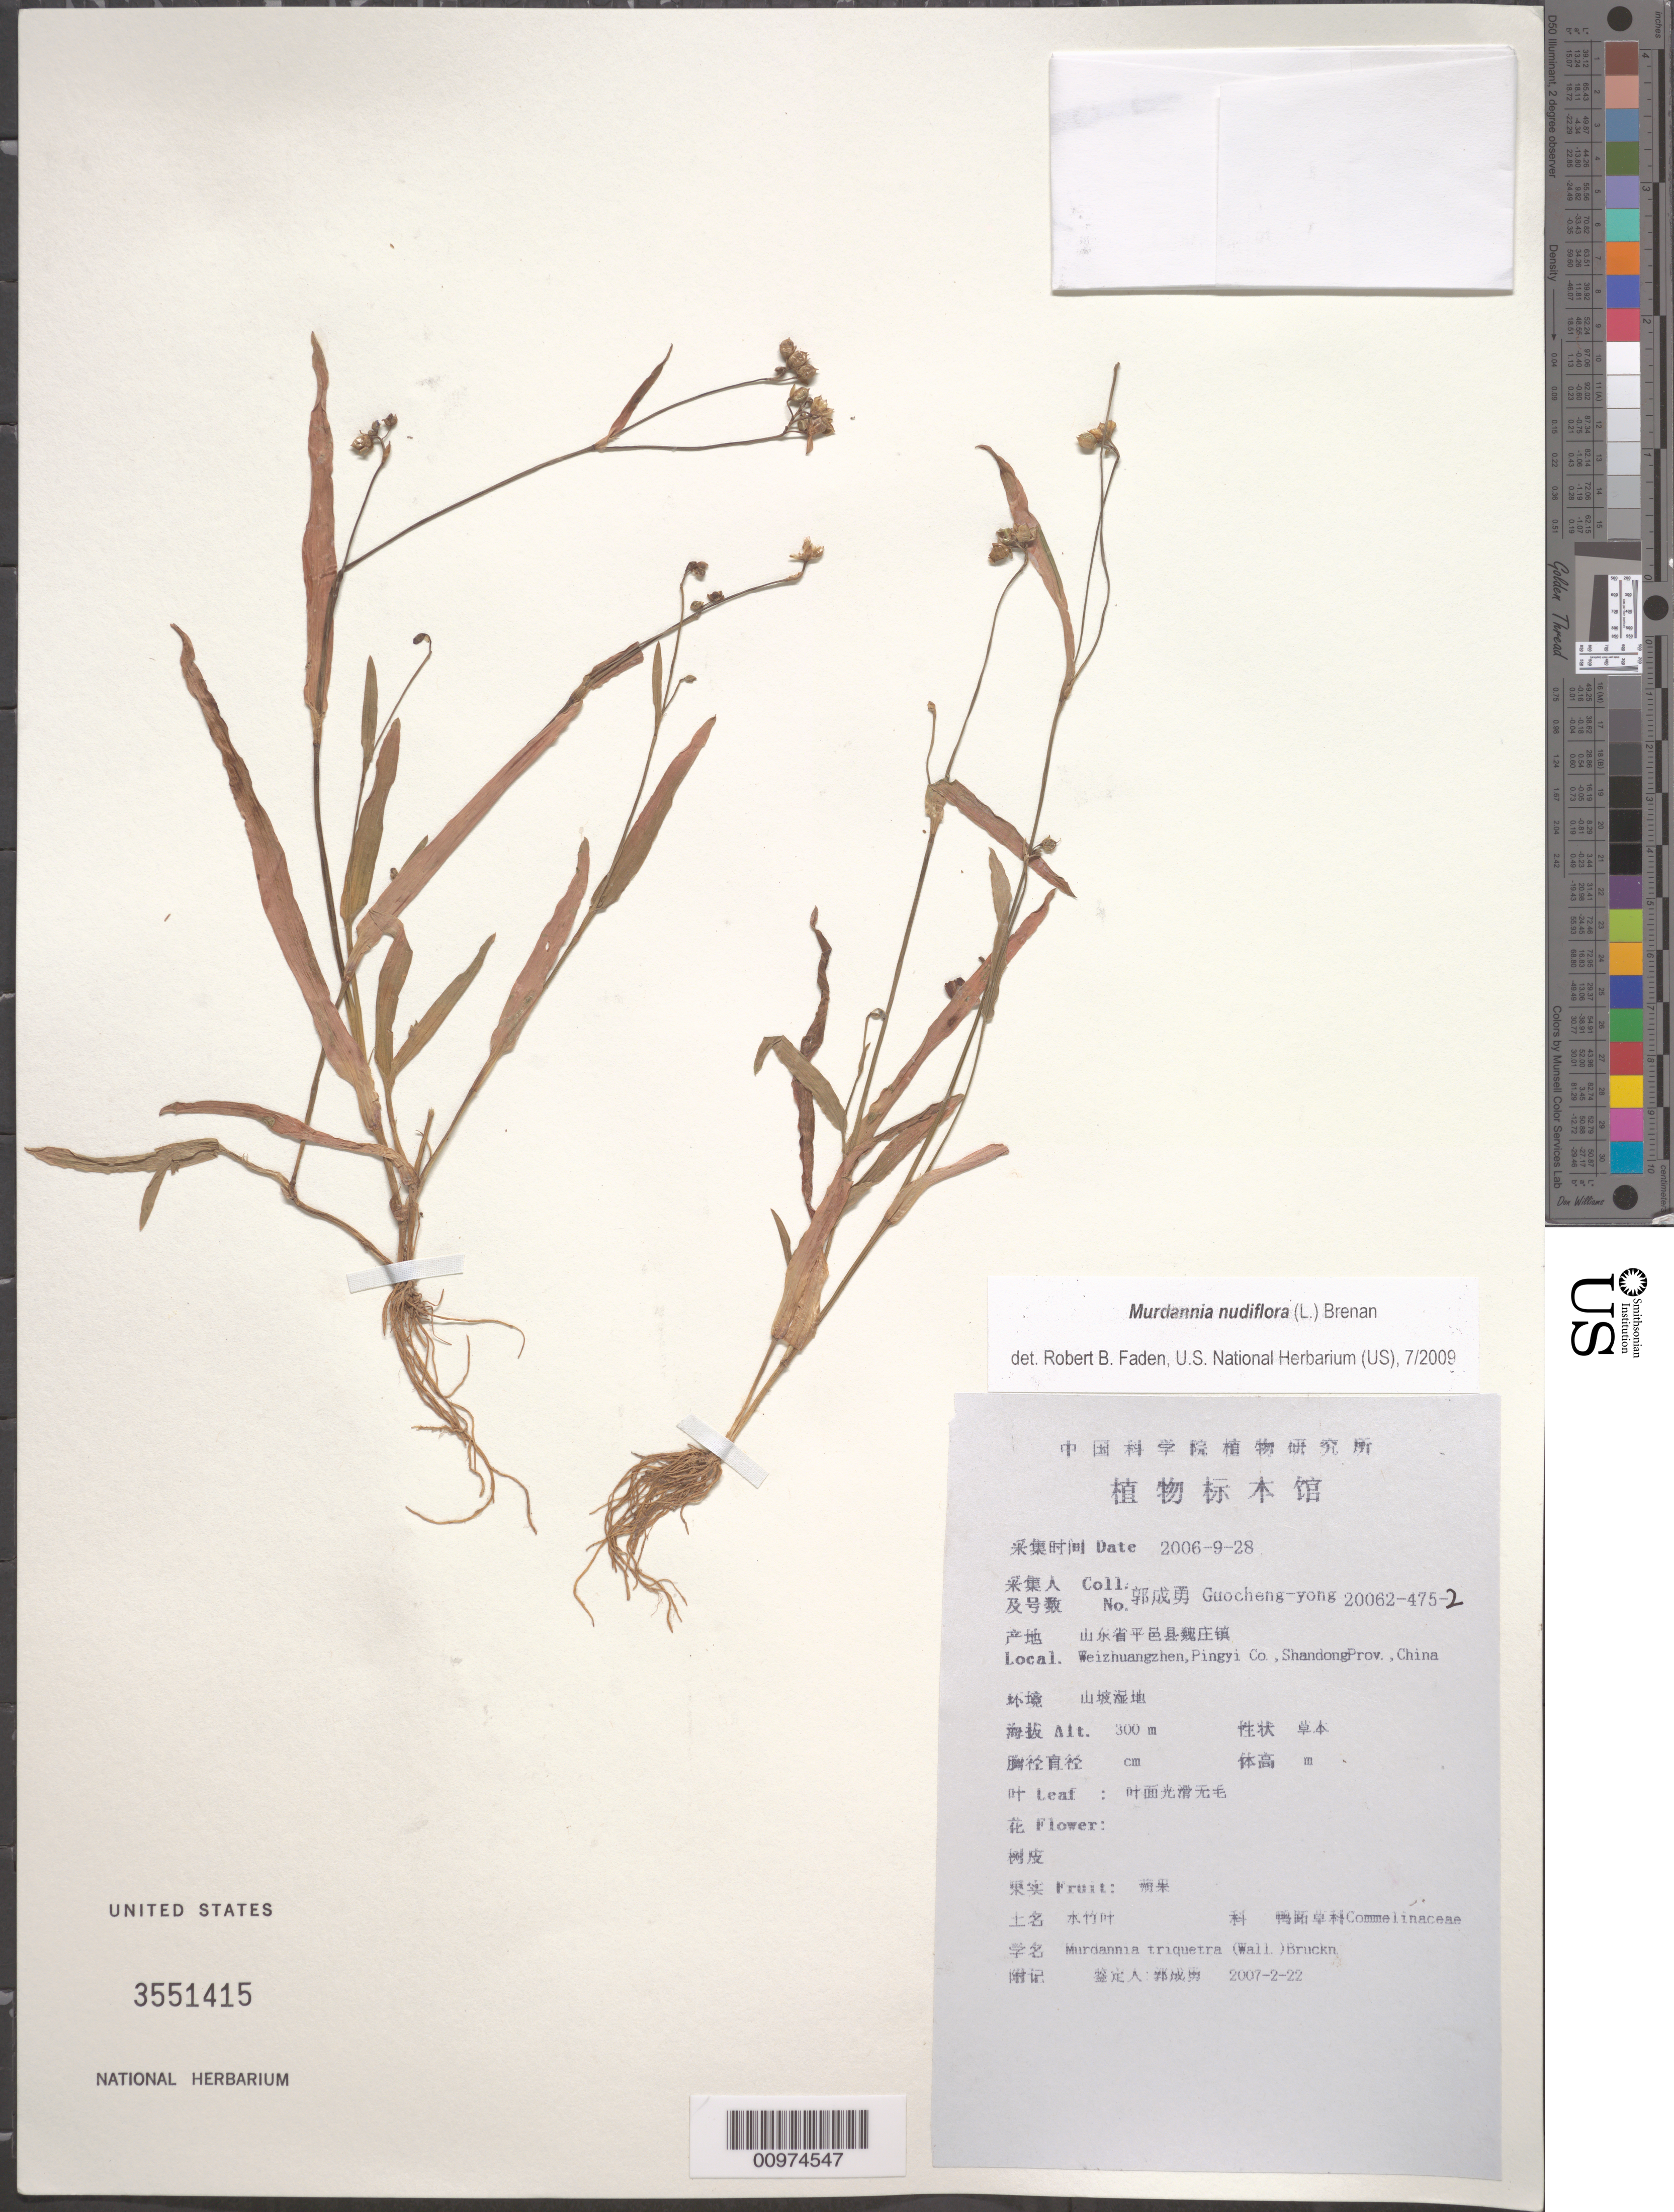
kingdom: Plantae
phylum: Tracheophyta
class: Liliopsida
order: Commelinales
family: Commelinaceae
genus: Murdannia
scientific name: Murdannia nudiflora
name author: (L.) Brenan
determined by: Faden, Robert B., (US), Smithsonian Institution - National Museum of Natural History (UNITED STATES)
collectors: Guo cheng-yong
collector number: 20062-475-2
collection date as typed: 28 Sep 2006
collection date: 2006-09-28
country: China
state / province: Shandong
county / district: Pingyi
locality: Weizhuangzhen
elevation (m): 300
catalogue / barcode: US 3551415